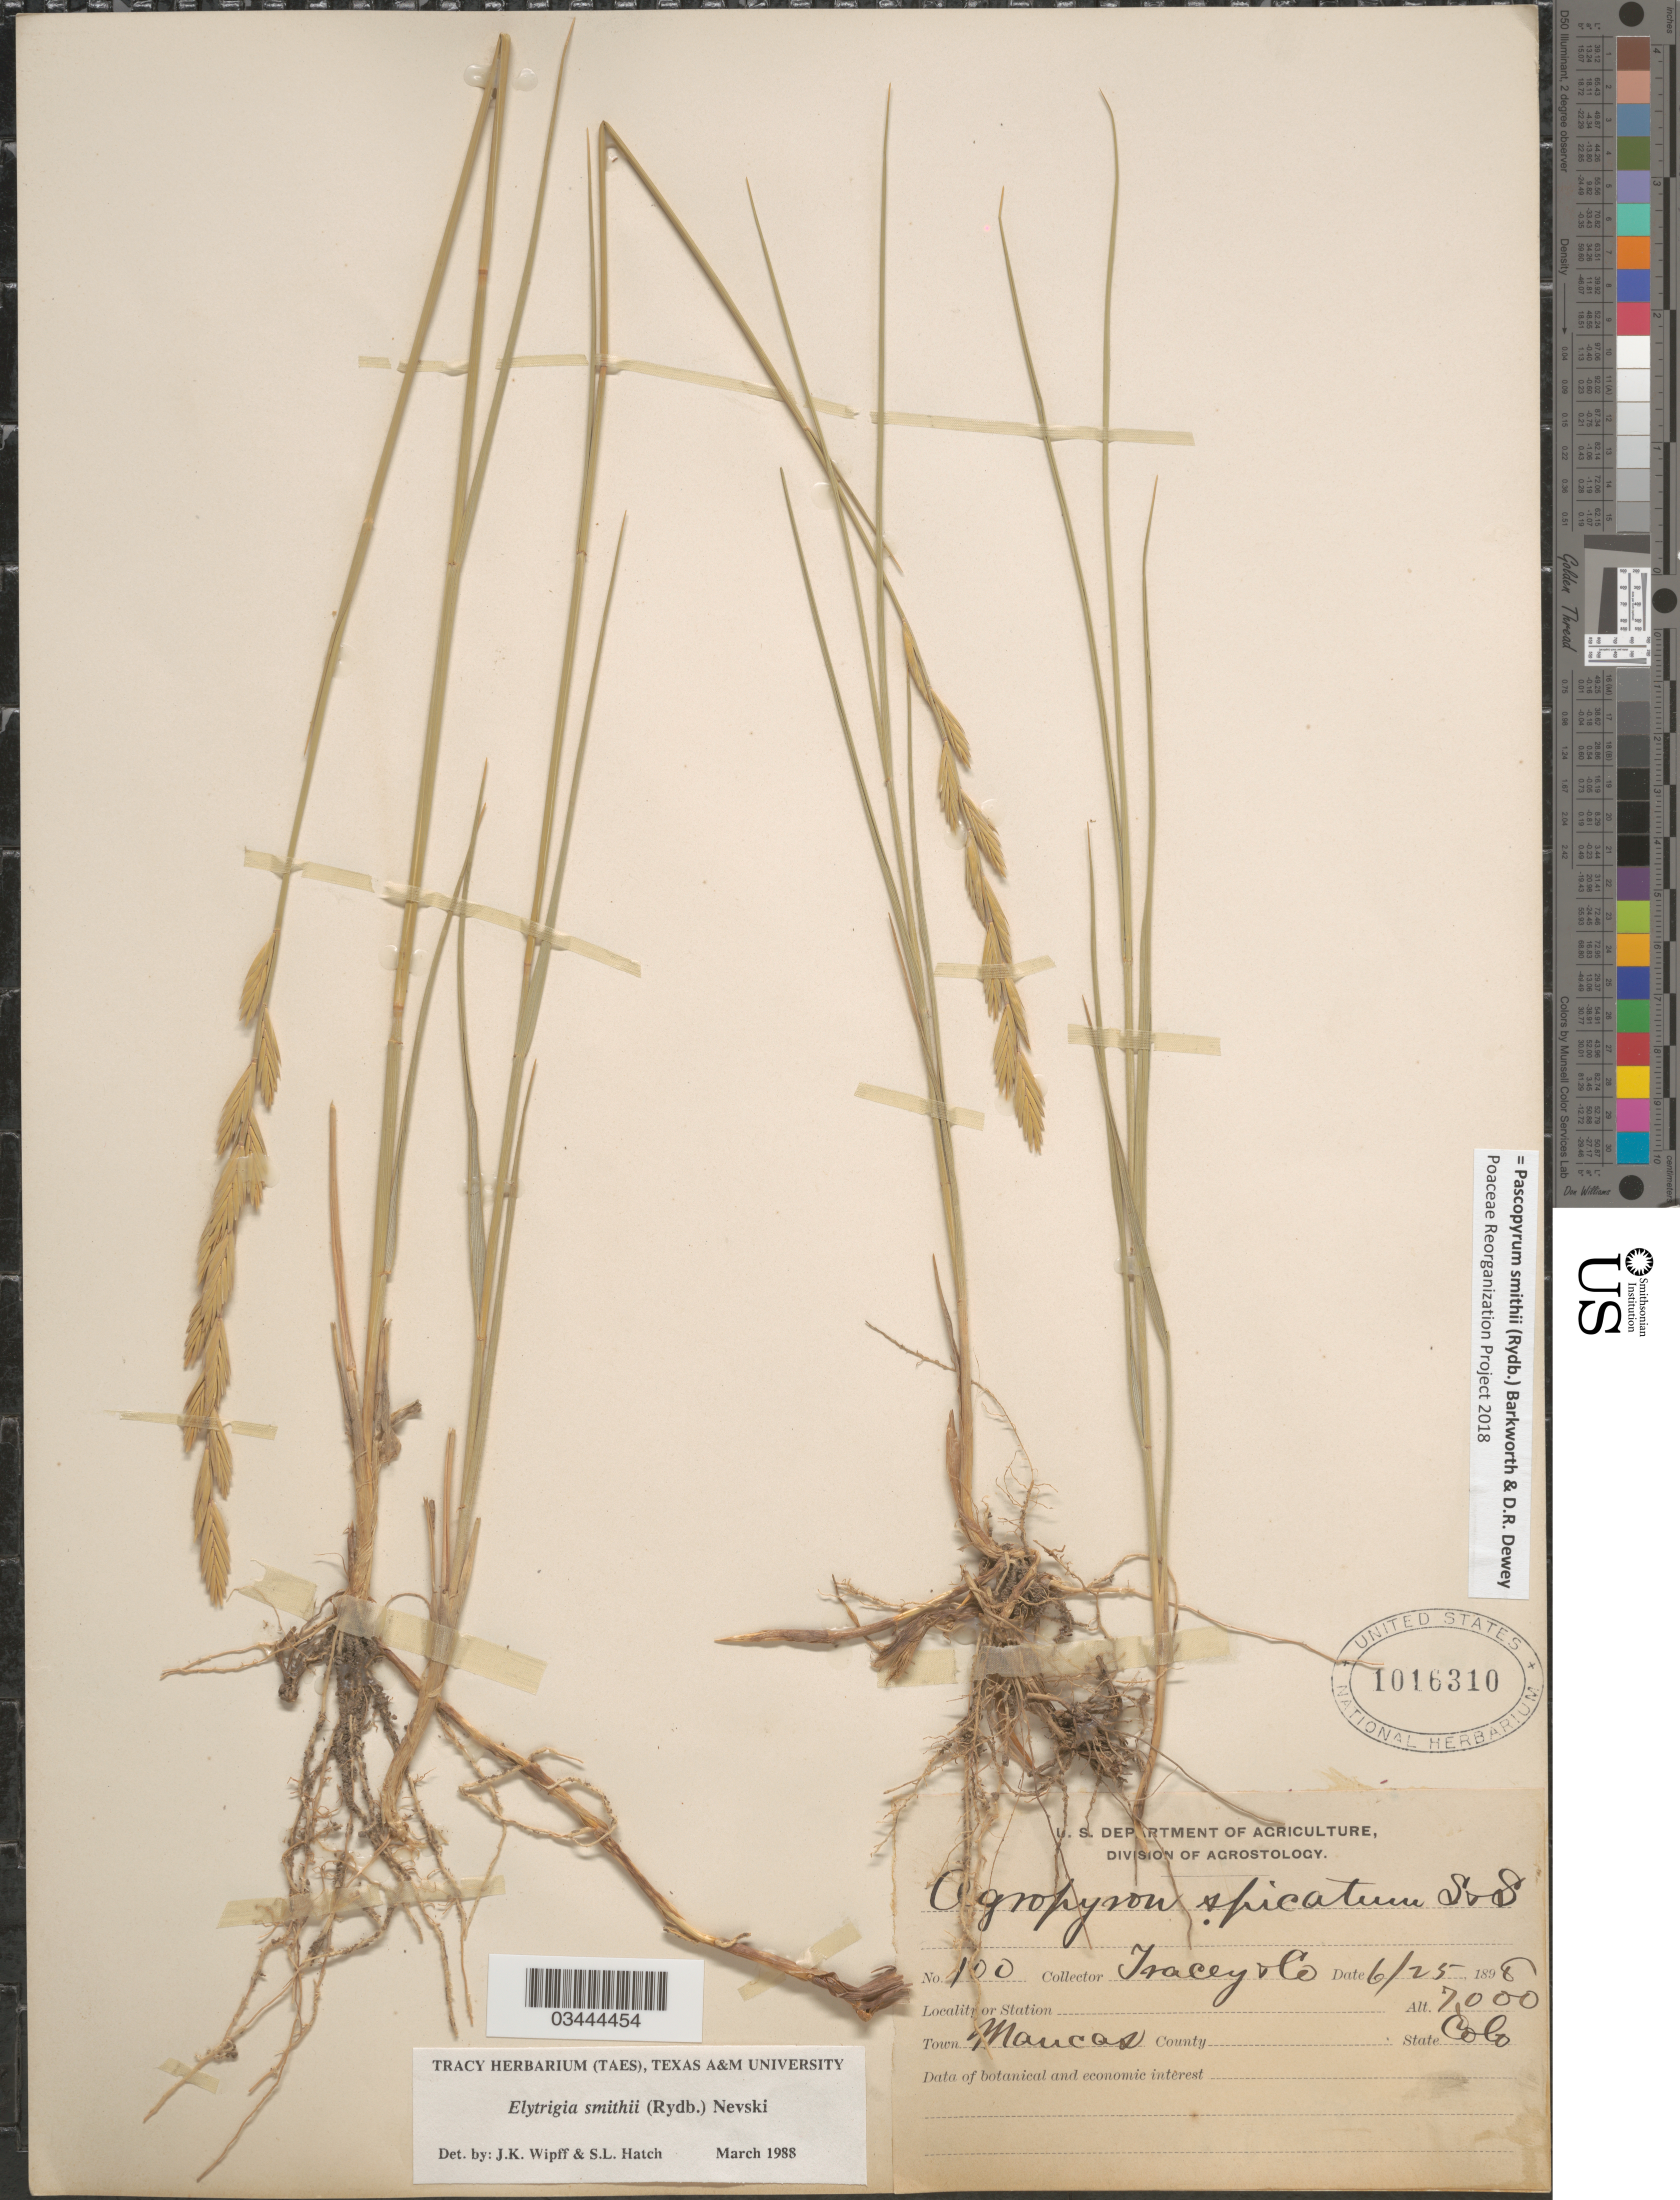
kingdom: Plantae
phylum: Tracheophyta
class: Liliopsida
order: Poales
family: Poaceae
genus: Pascopyrum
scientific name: Pascopyrum smithii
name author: (Rydb.) Barkworth & Dewey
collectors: Tracey & et al.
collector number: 100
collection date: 1898-06-25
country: United States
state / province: Colorado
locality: Town Mancos.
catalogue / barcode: US 1016310